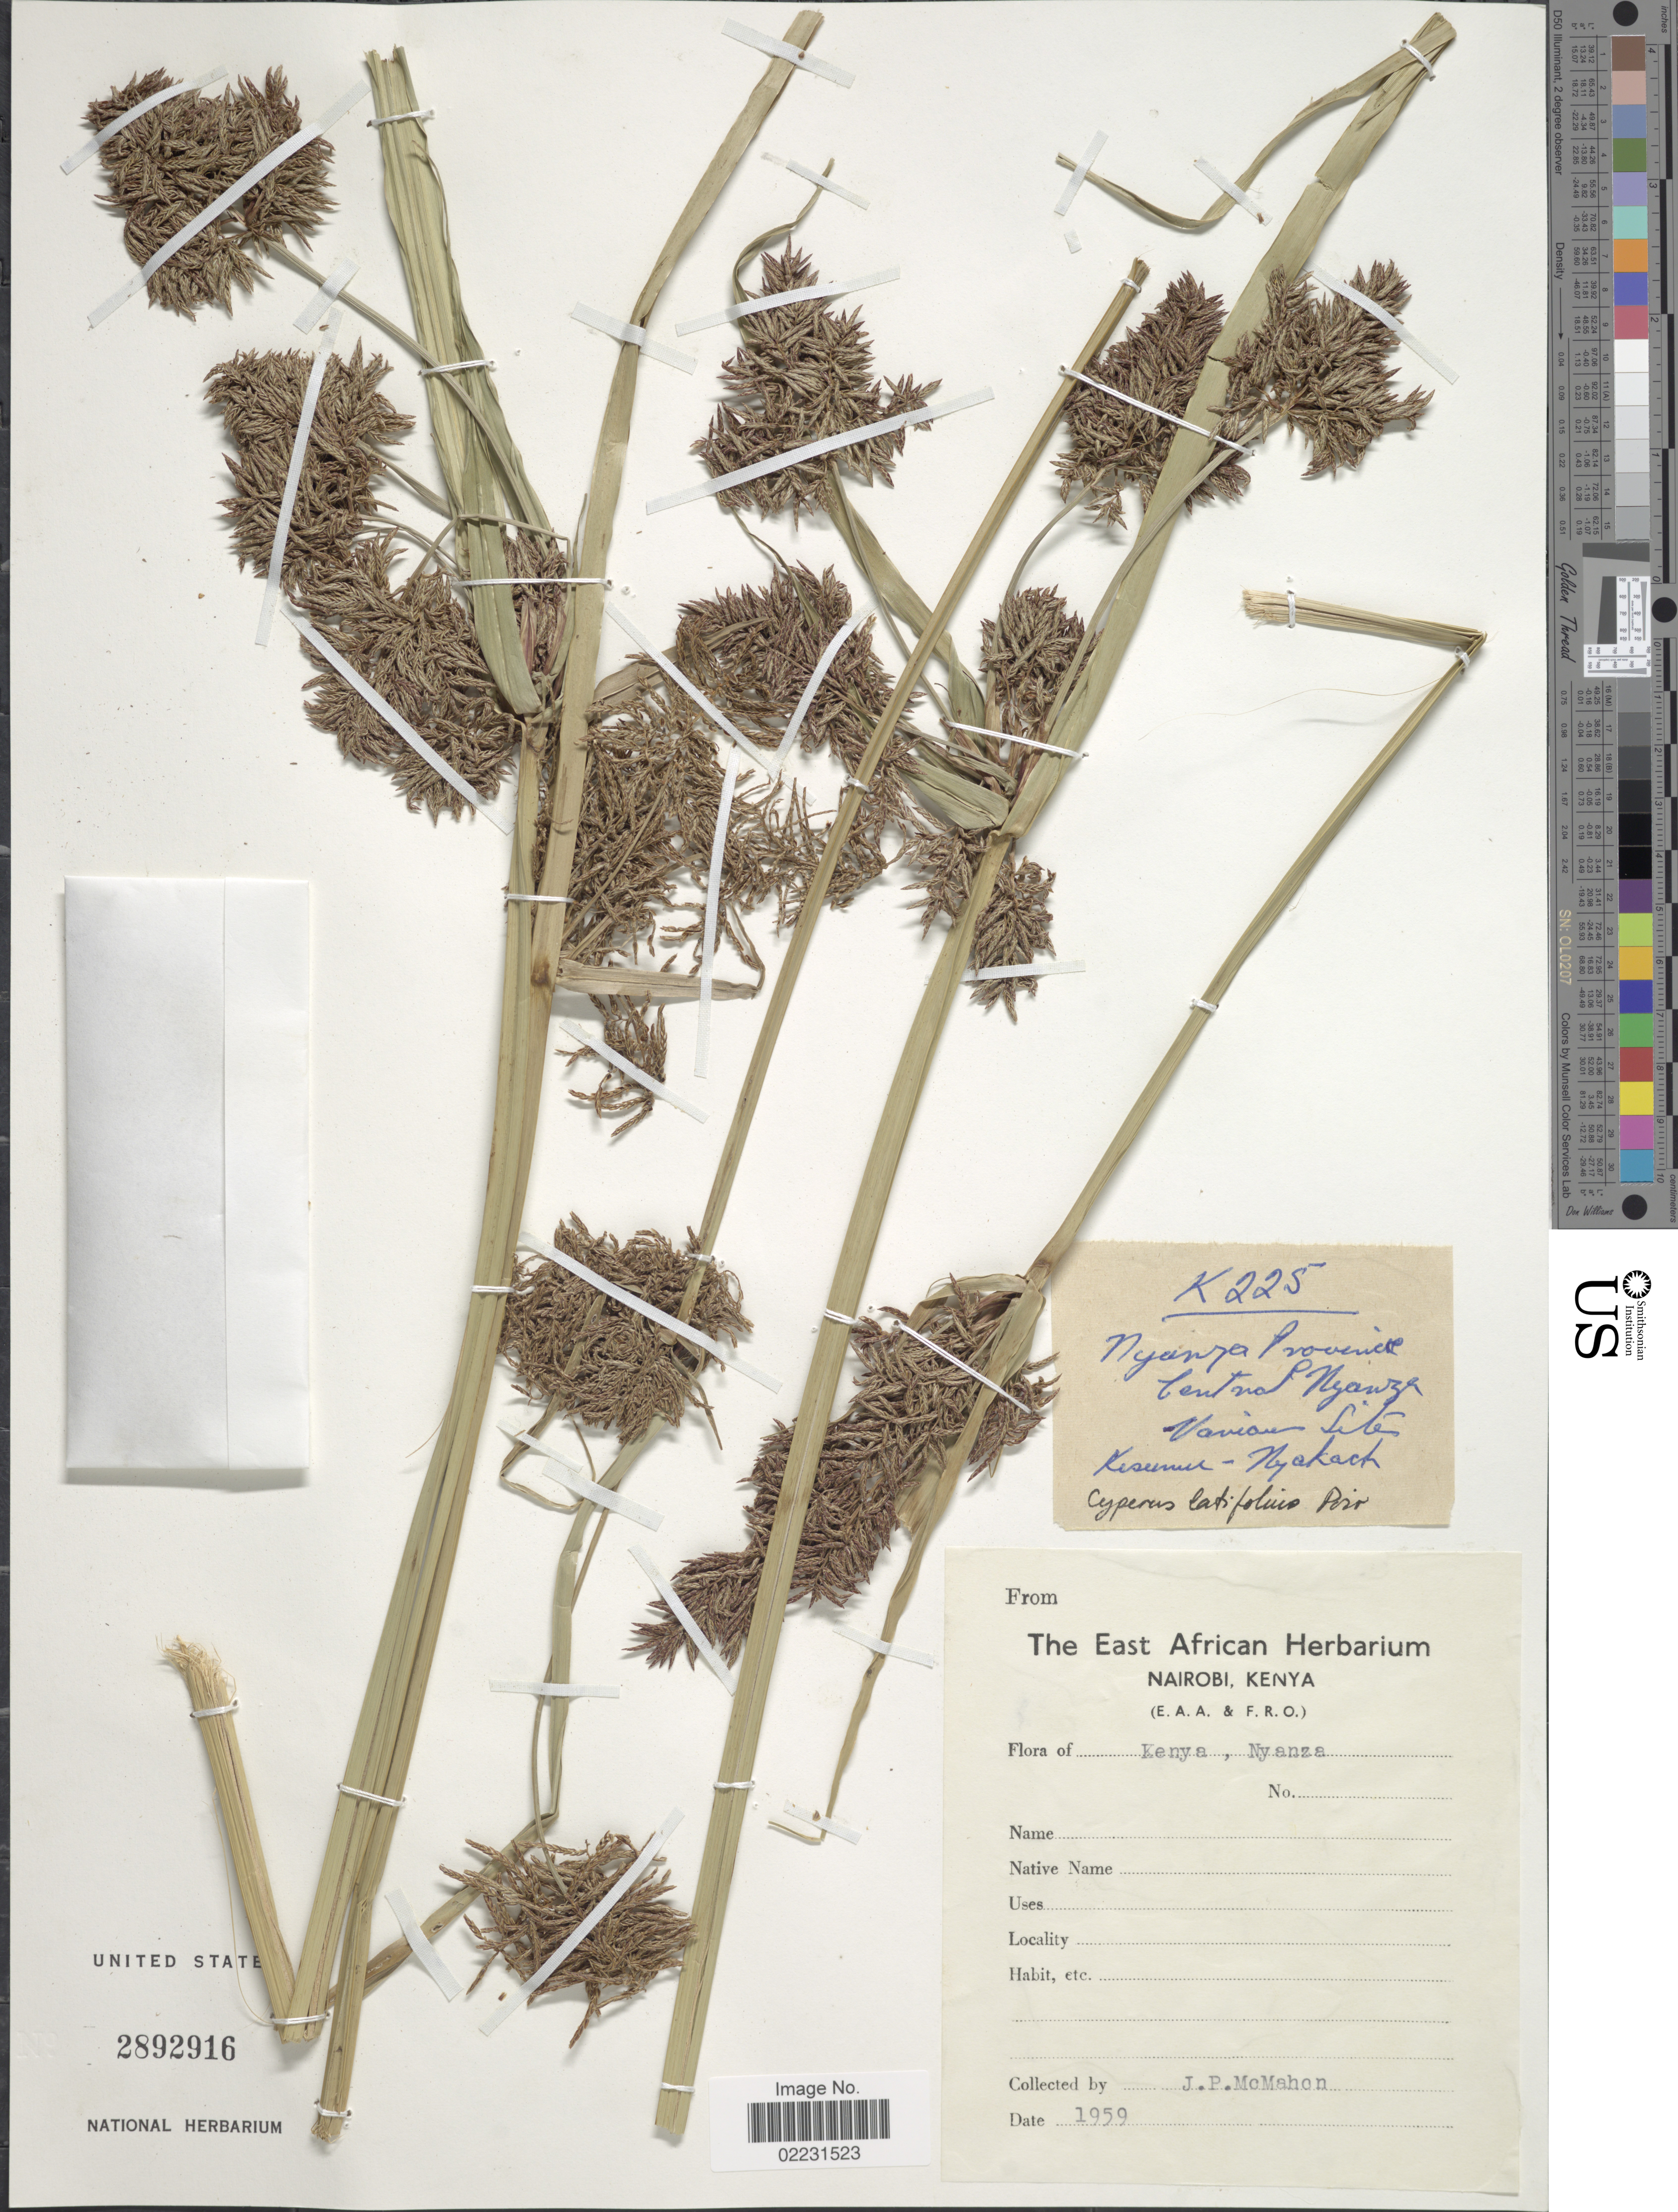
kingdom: Plantae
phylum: Tracheophyta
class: Liliopsida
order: Poales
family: Cyperaceae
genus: Cyperus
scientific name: Cyperus latifolius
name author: Poir.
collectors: J. Mcmahon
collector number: K225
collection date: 1959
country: Kenya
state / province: Kisumu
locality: Kenya, Nyanza. Nyanza Province, Central Nyanza, Va [illegible text] Site Kisumu -Nyalach. [interpreted]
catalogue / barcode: US 2892916